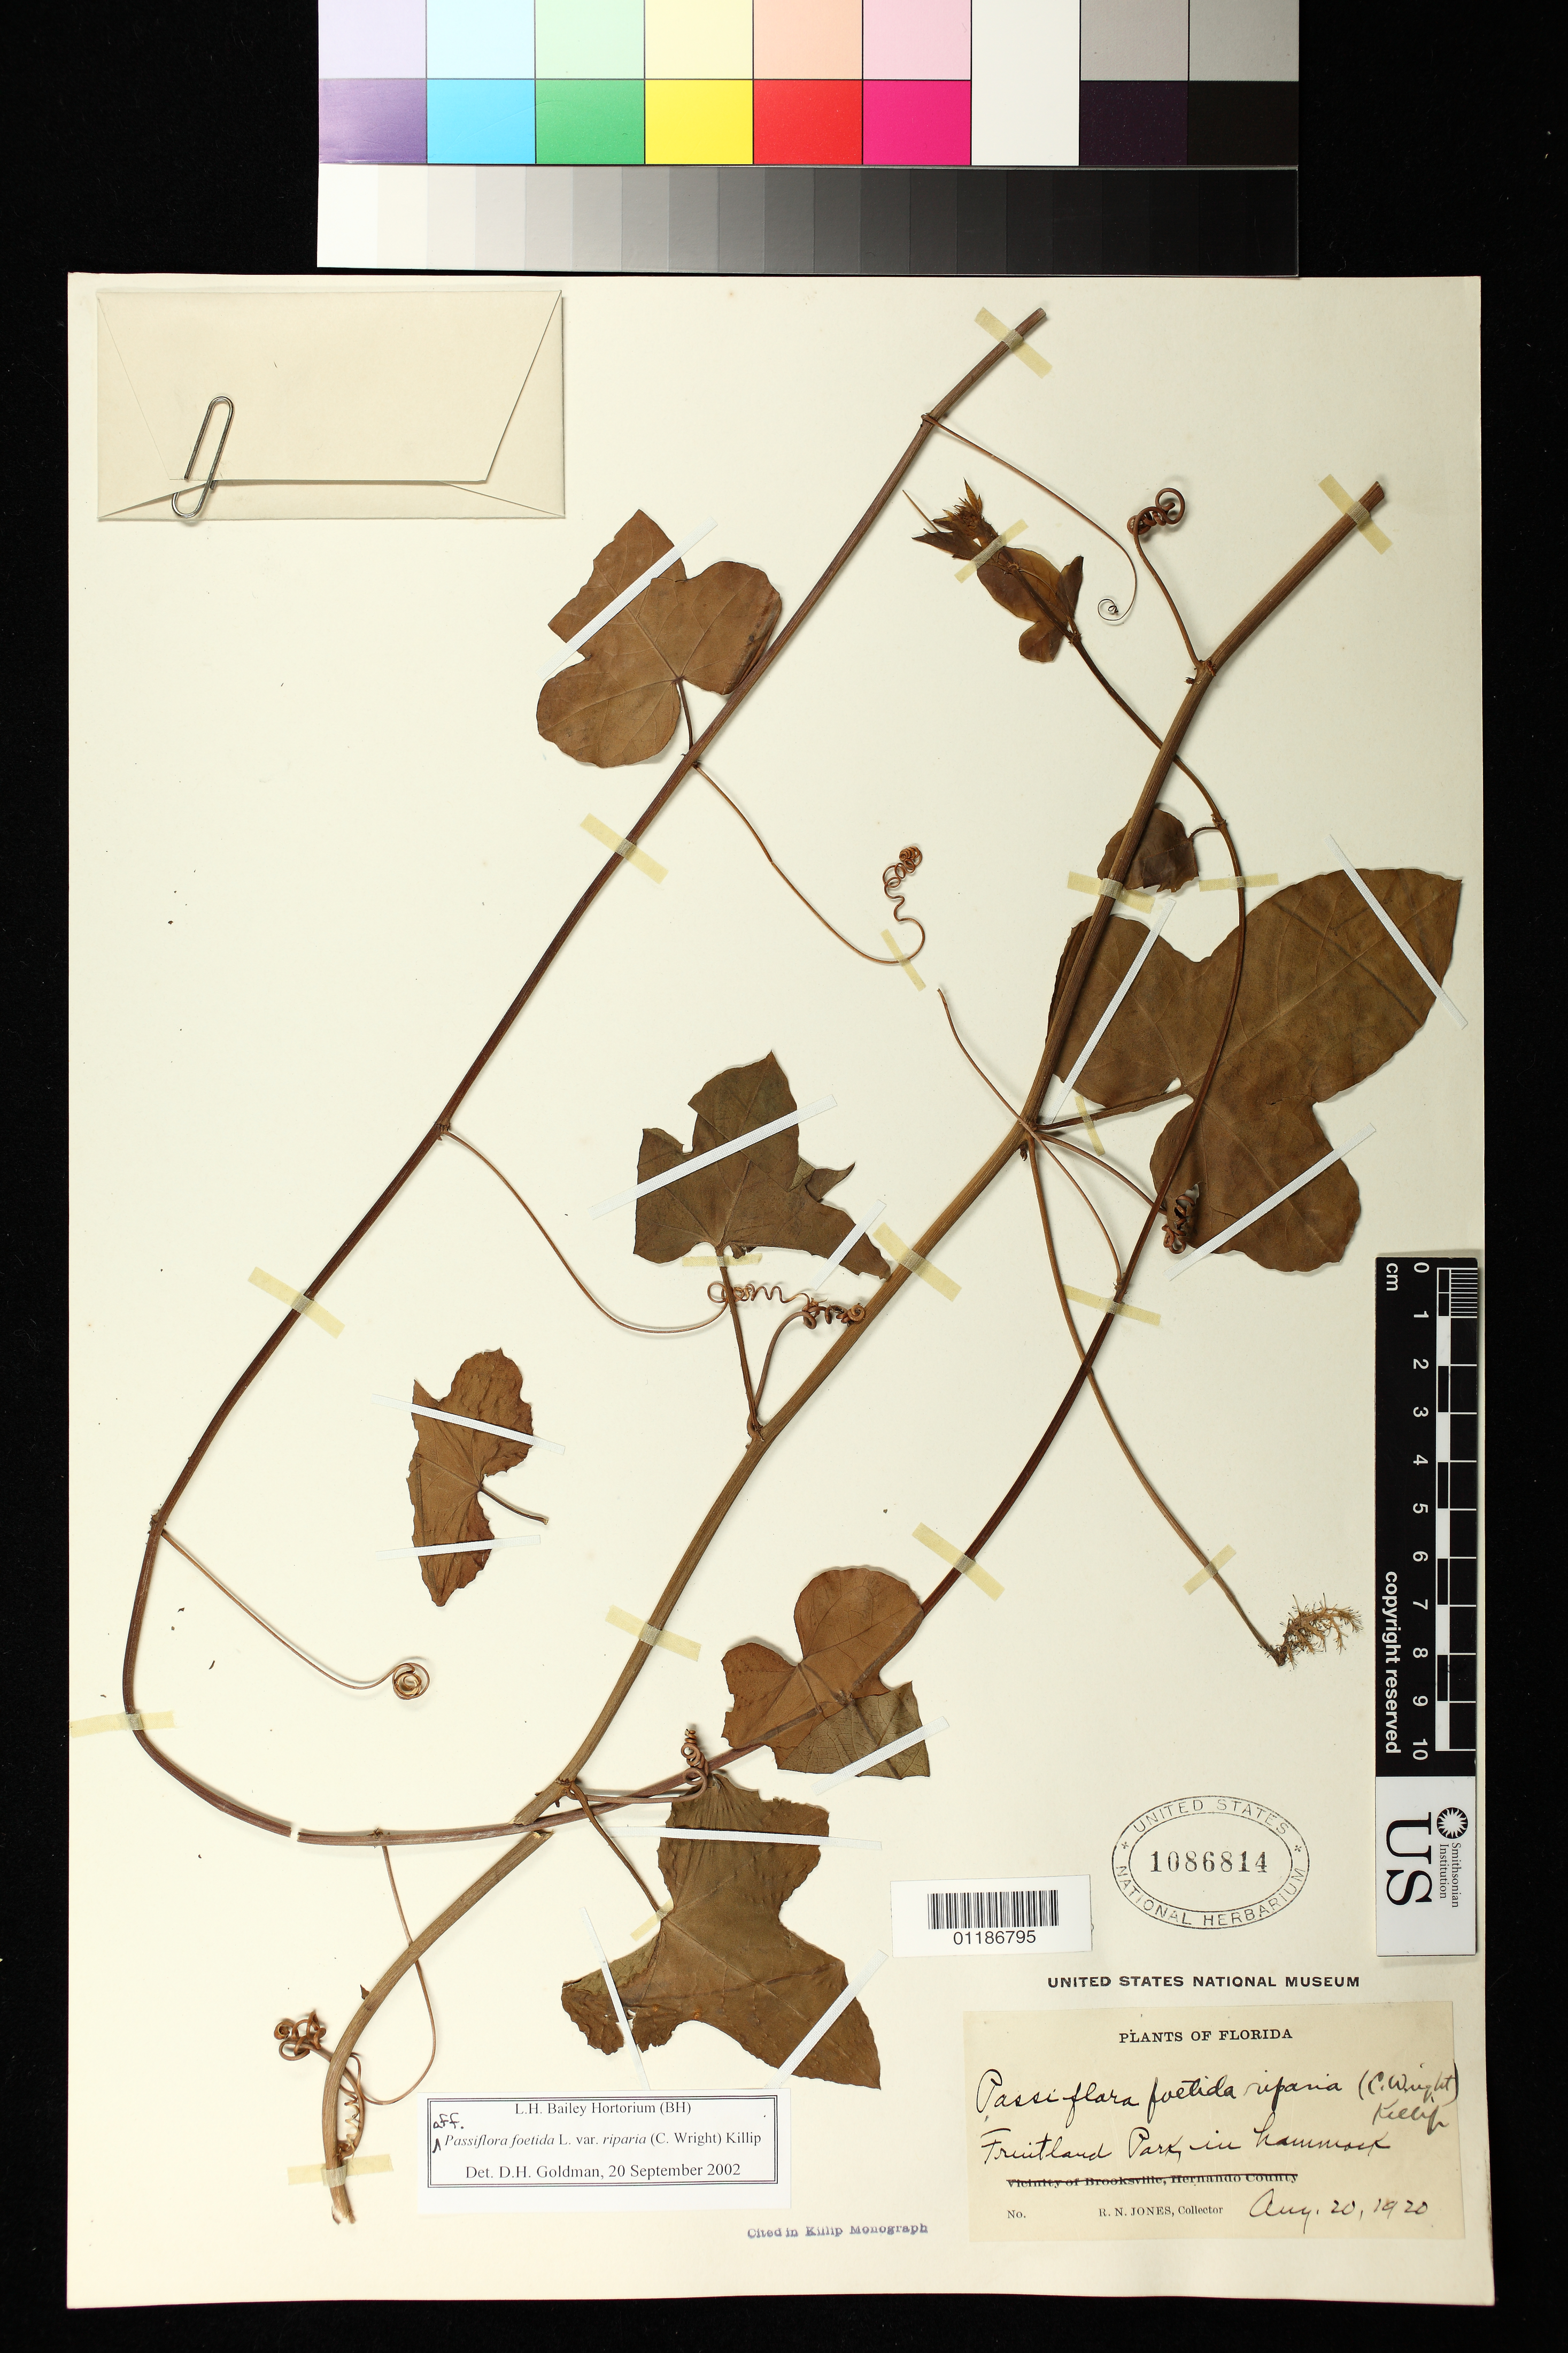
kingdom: Plantae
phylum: Tracheophyta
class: Magnoliopsida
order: Malpighiales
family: Passifloraceae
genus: Passiflora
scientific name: Passiflora foetida var. riparia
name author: (C. Wright ex Griseb.) Killip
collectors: R. N. Jones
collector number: n.s.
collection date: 1920-08-20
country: United States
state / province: Florida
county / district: Lake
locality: Fruitland Park, in hammock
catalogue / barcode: US 1086814